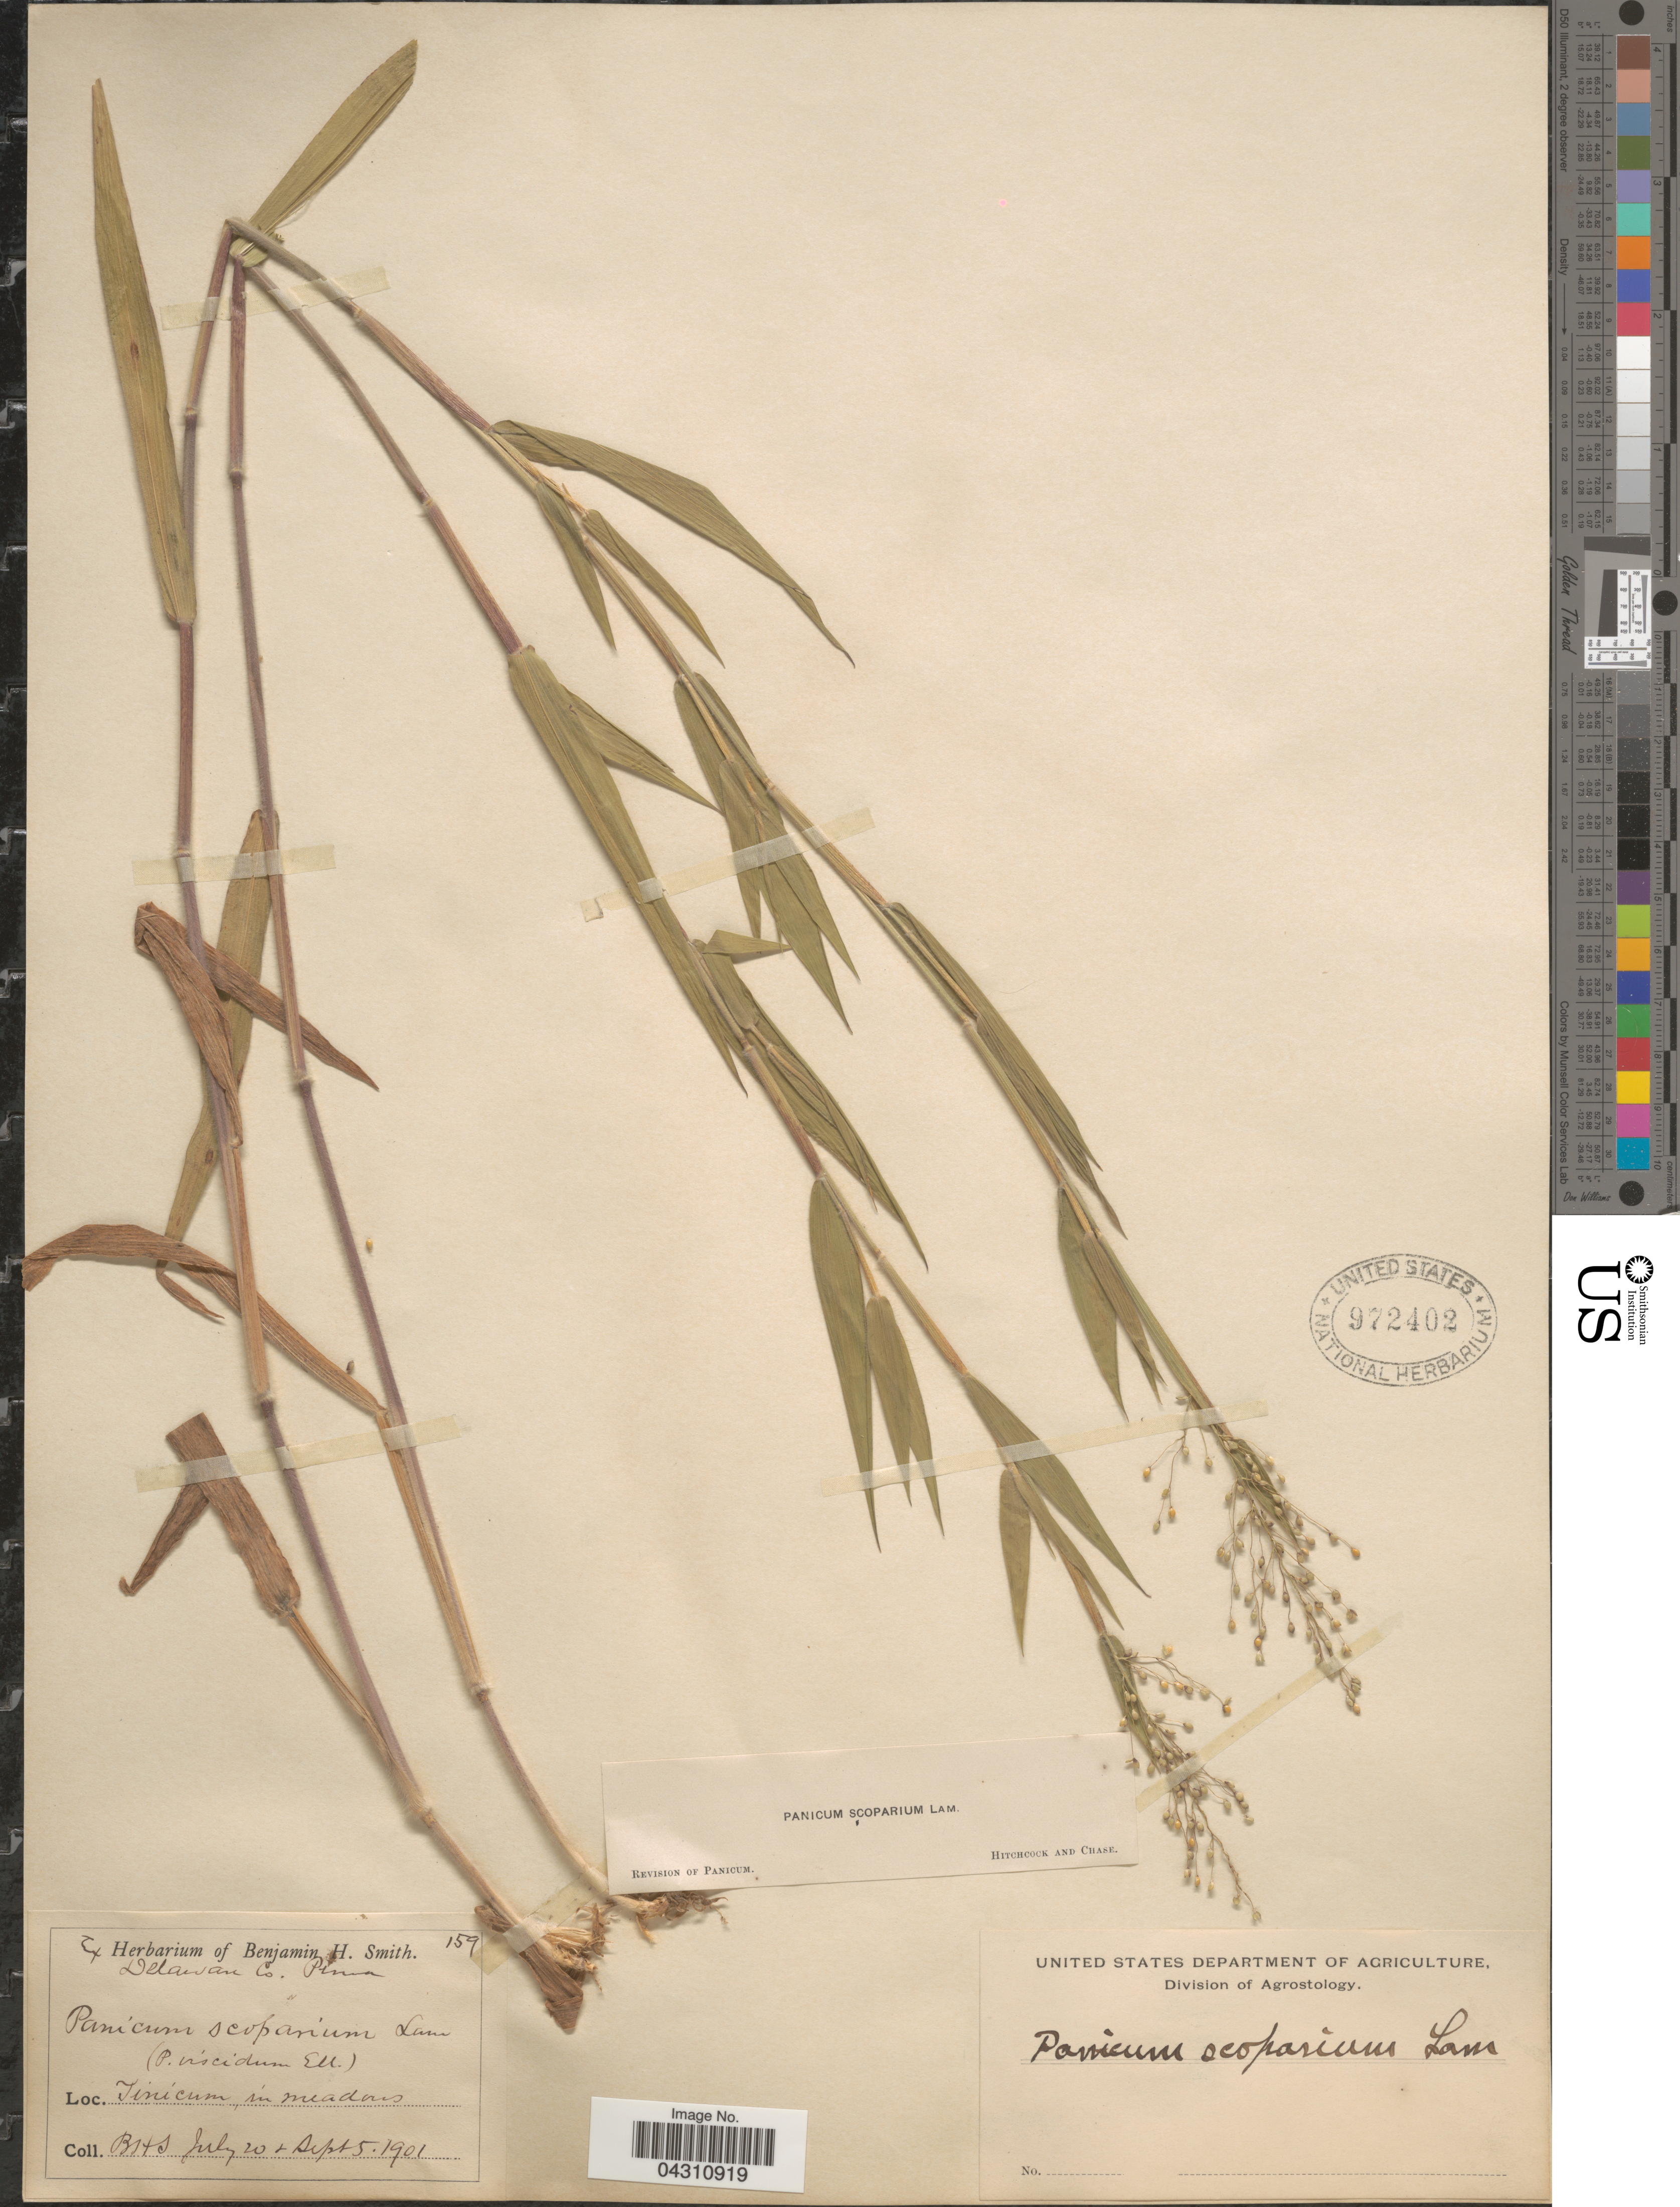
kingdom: Plantae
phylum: Tracheophyta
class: Liliopsida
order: Poales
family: Poaceae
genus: Dichanthelium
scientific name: Dichanthelium scoparium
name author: (Lam.) Gould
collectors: B. H. Smith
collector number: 159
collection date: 1901-07-20/1901-09-05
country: United States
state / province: Pennsylvania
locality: Delawan Co. TInicum.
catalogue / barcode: US 972402